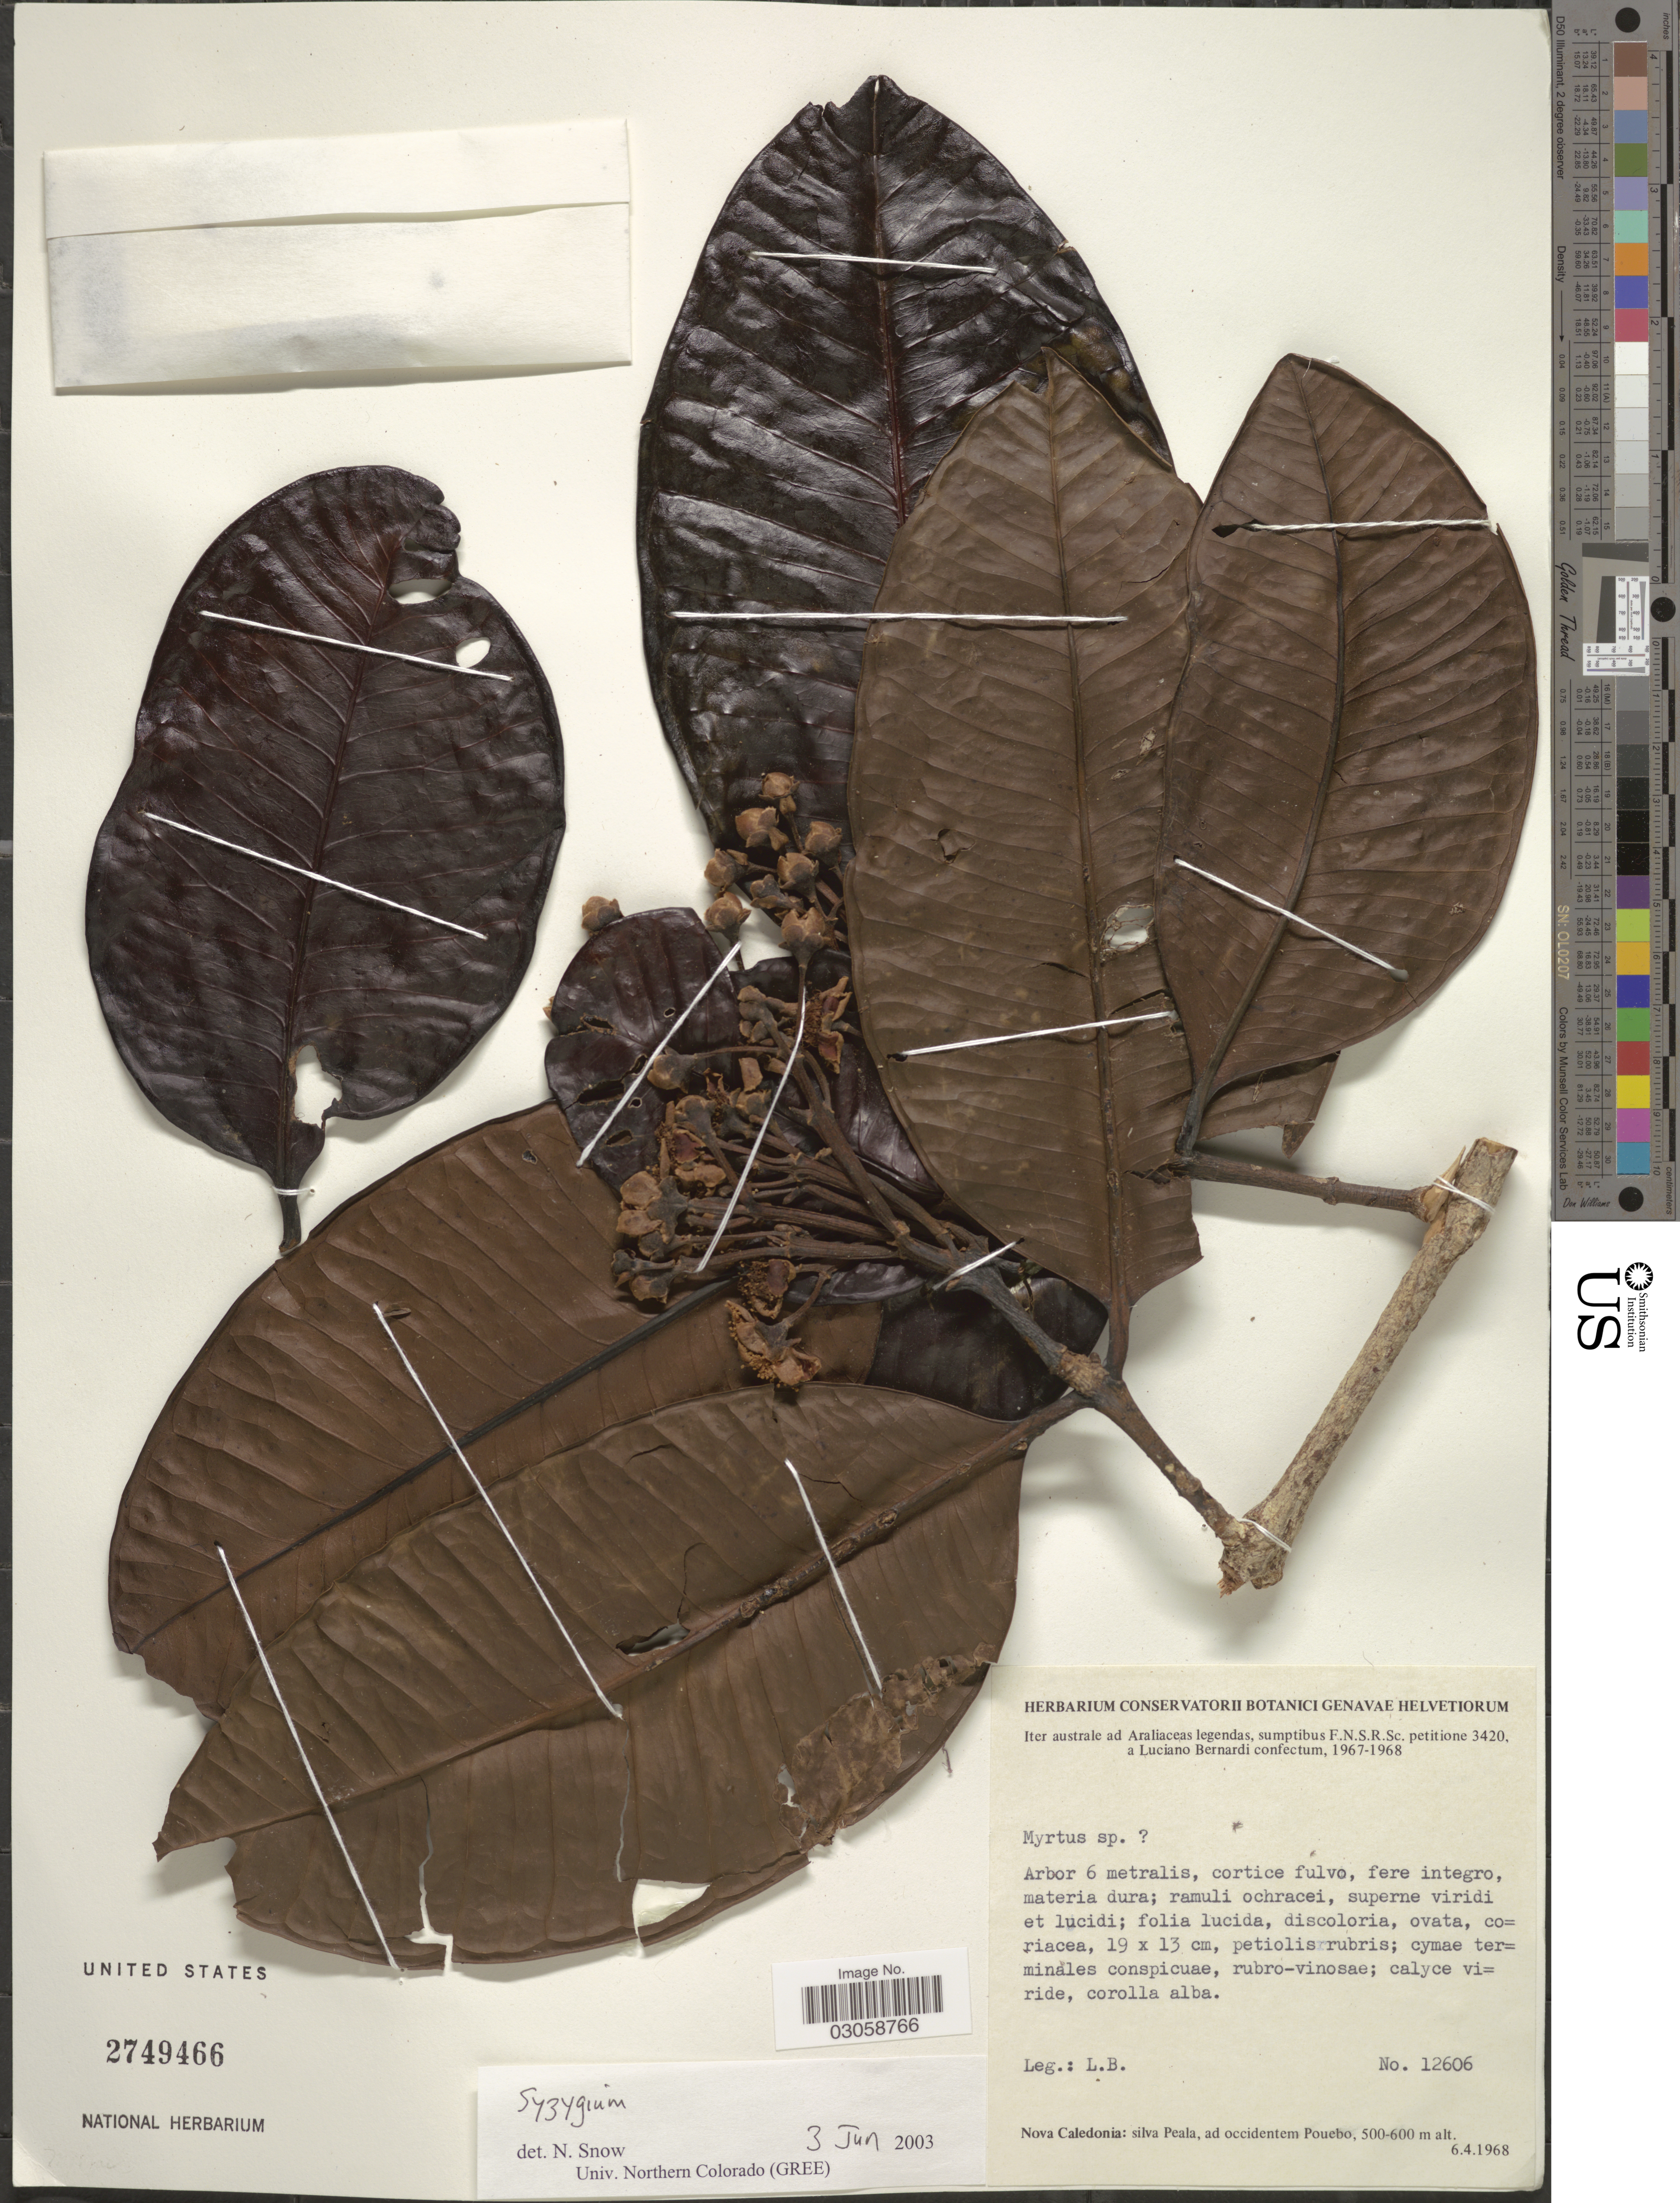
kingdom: Plantae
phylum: Tracheophyta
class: Magnoliopsida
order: Myrtales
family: Myrtaceae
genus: Gossia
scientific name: Gossia clusioides subsp. ploumensis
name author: (Däniker) N. Snow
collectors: L. Bernardi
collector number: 12606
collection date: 1968-04-06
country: New Caledonia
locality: Nova Caledonia: silva Peala, ad occidentem Pouebo.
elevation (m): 500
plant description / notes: Cited by N. Snow, Adansonia, sér. 3, 42: 148. 2020.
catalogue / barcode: US 2749466